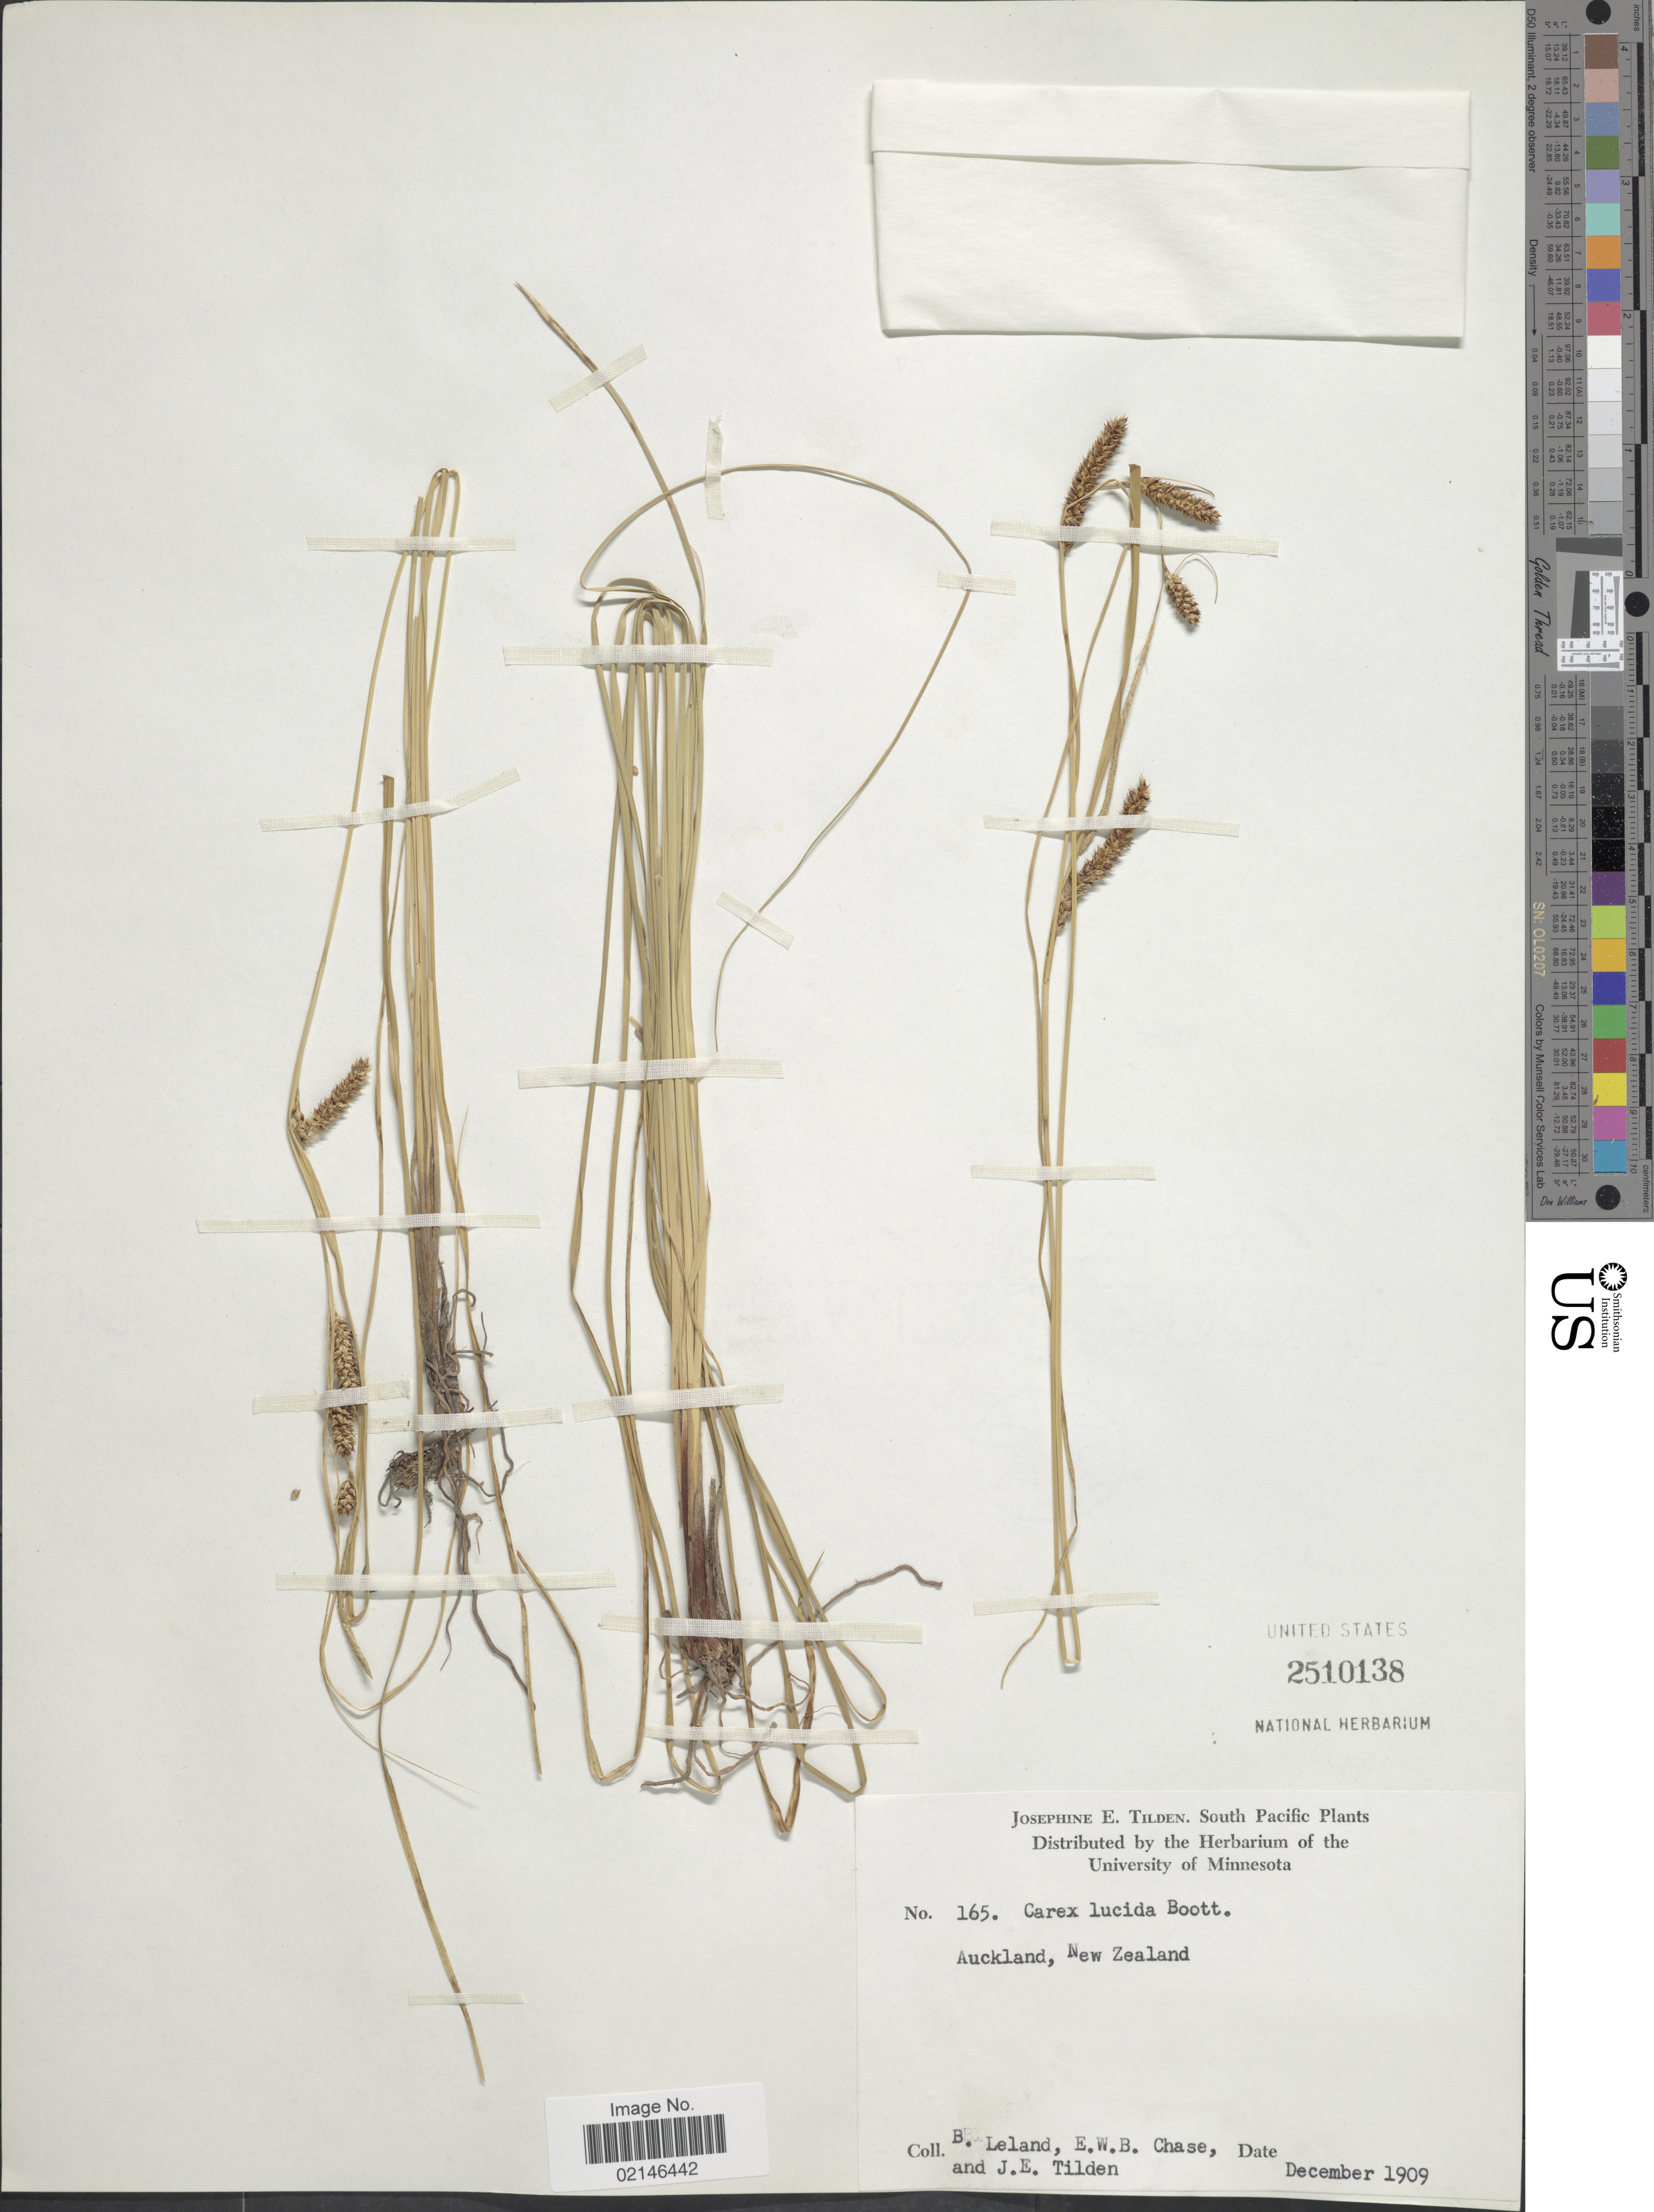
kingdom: Plantae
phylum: Tracheophyta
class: Liliopsida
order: Poales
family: Cyperaceae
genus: Carex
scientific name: Carex flagellifera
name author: Colenso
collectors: B. Leland, E. W. Chase & J. E. Tilden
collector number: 165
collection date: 1909-12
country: New Zealand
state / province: Auckland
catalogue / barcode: US 2510138